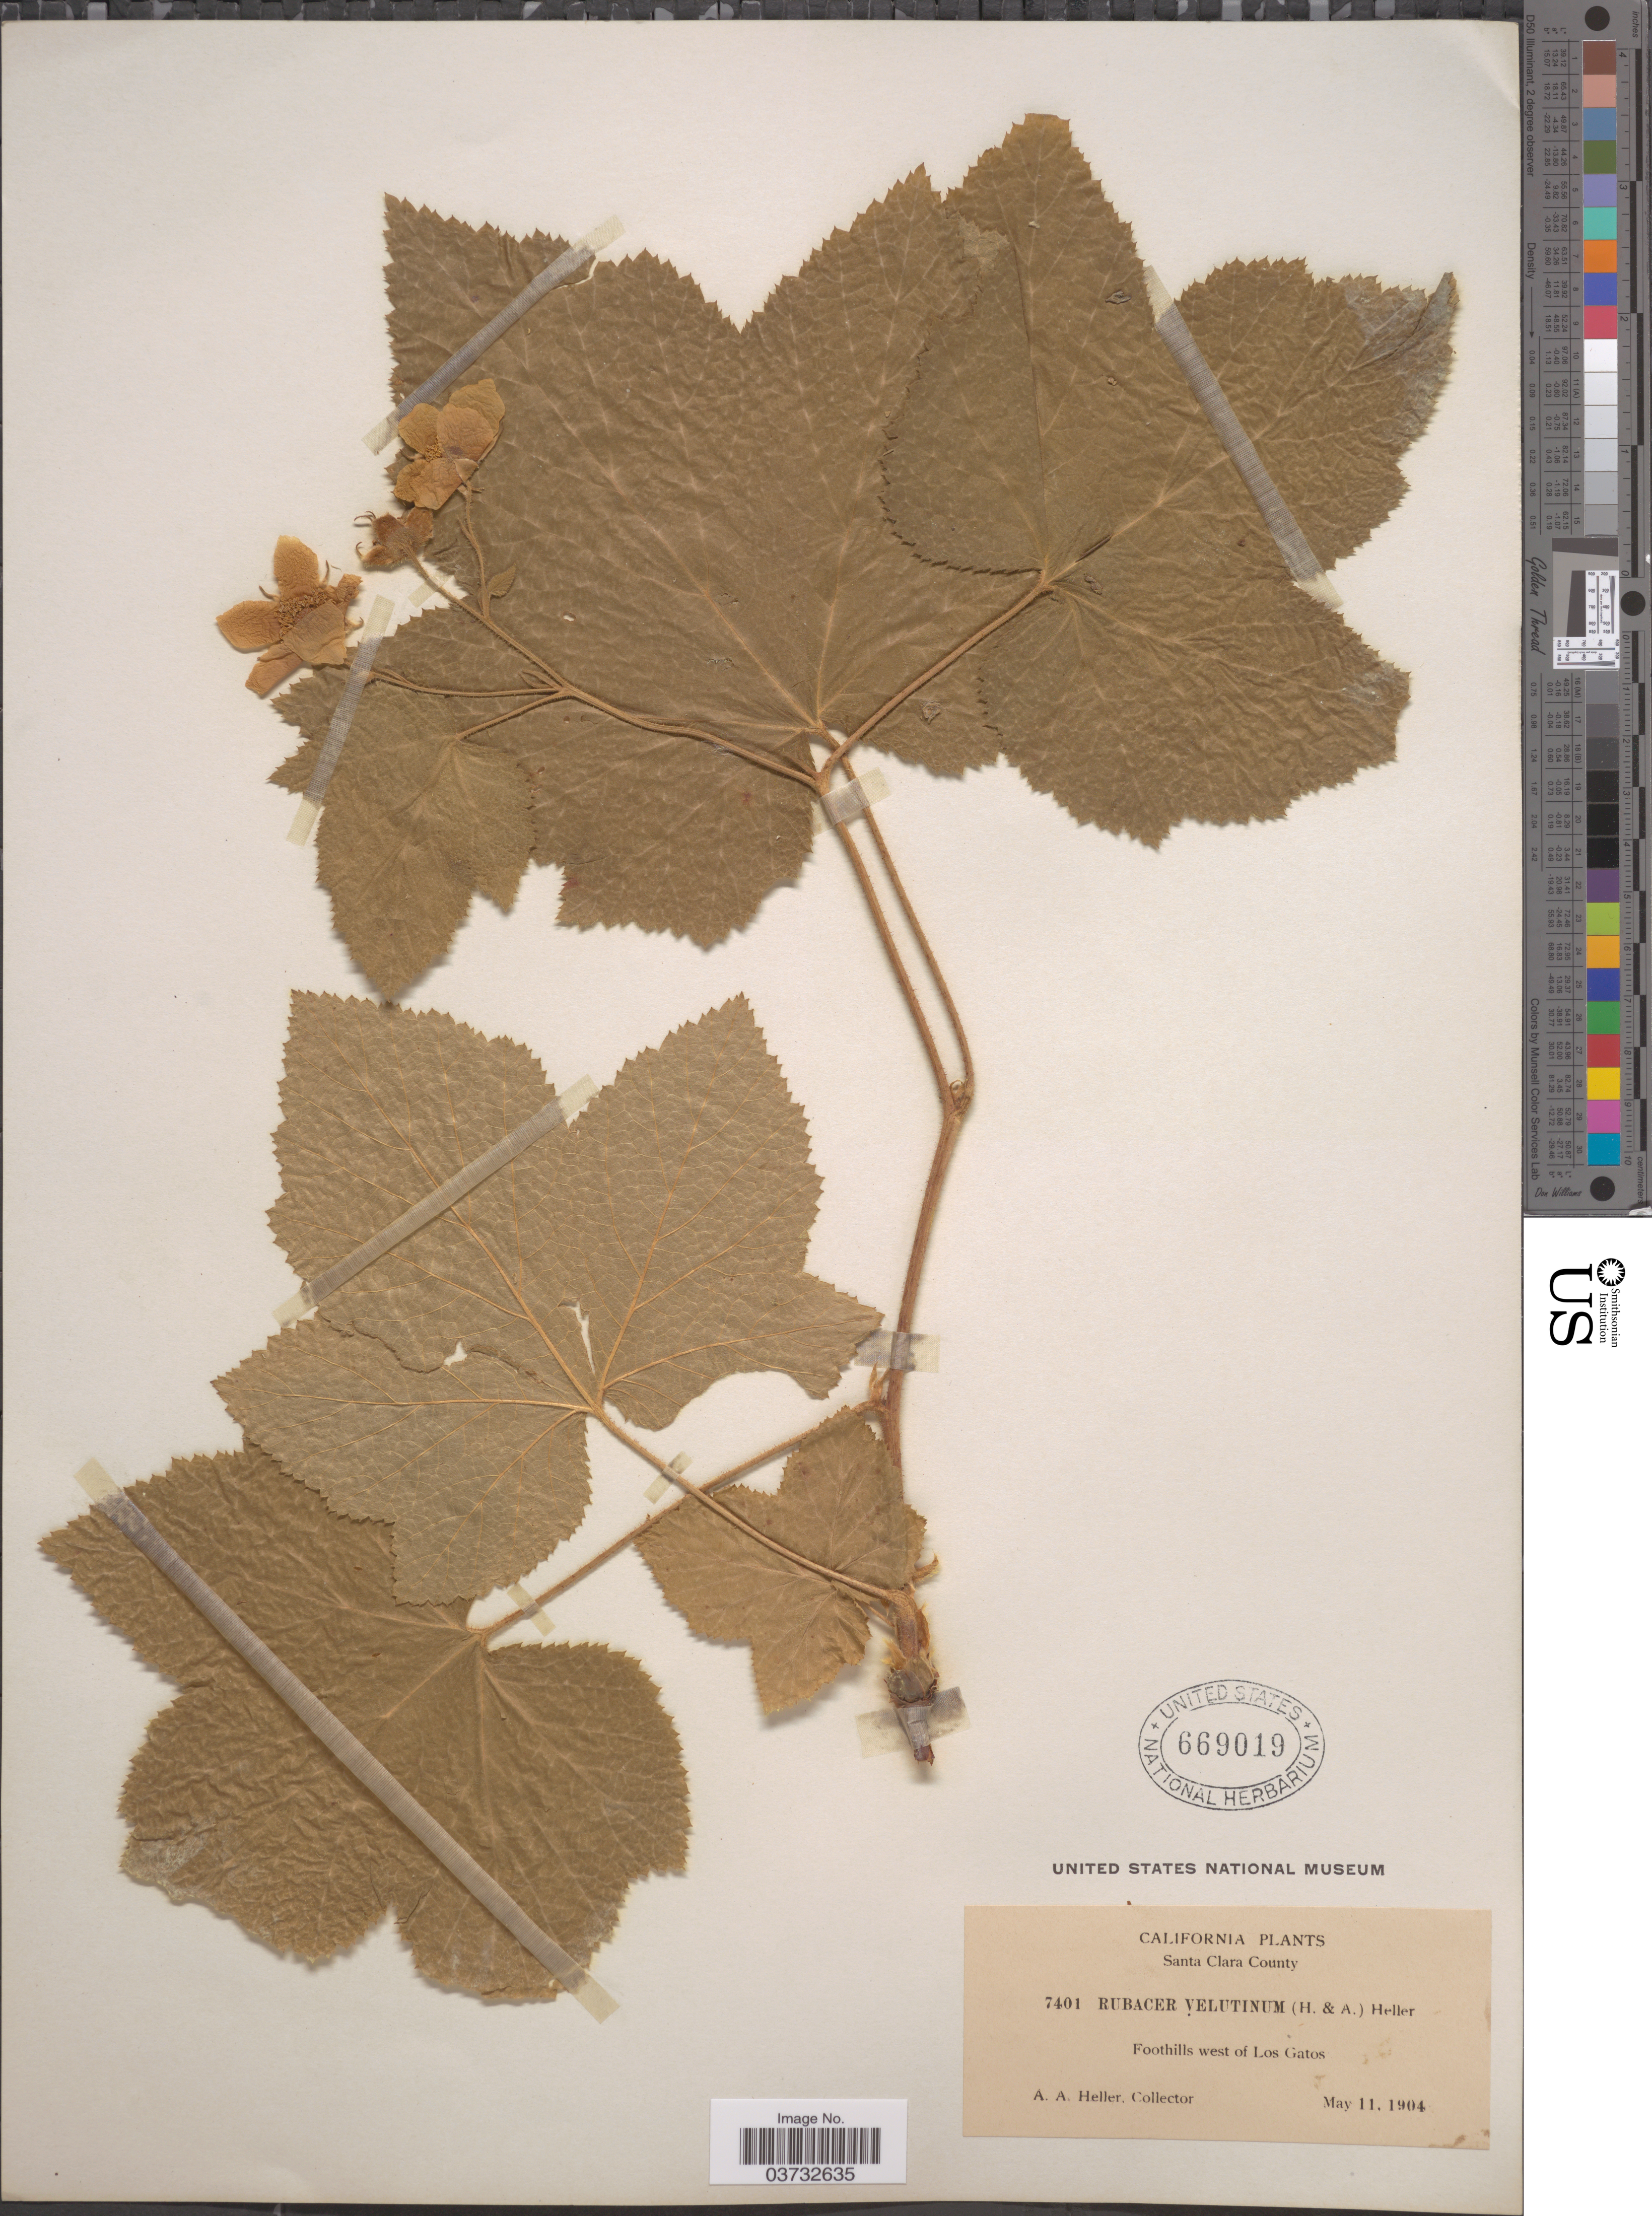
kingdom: Plantae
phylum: Tracheophyta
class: Magnoliopsida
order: Rosales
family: Rosaceae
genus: Rubus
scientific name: Rubus sp.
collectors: A. A. Heller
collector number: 7401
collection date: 1904-05-11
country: United States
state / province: California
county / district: Santa Clara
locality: Santa Clara County. Foothills west of Los Gatos.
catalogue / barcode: US 669019